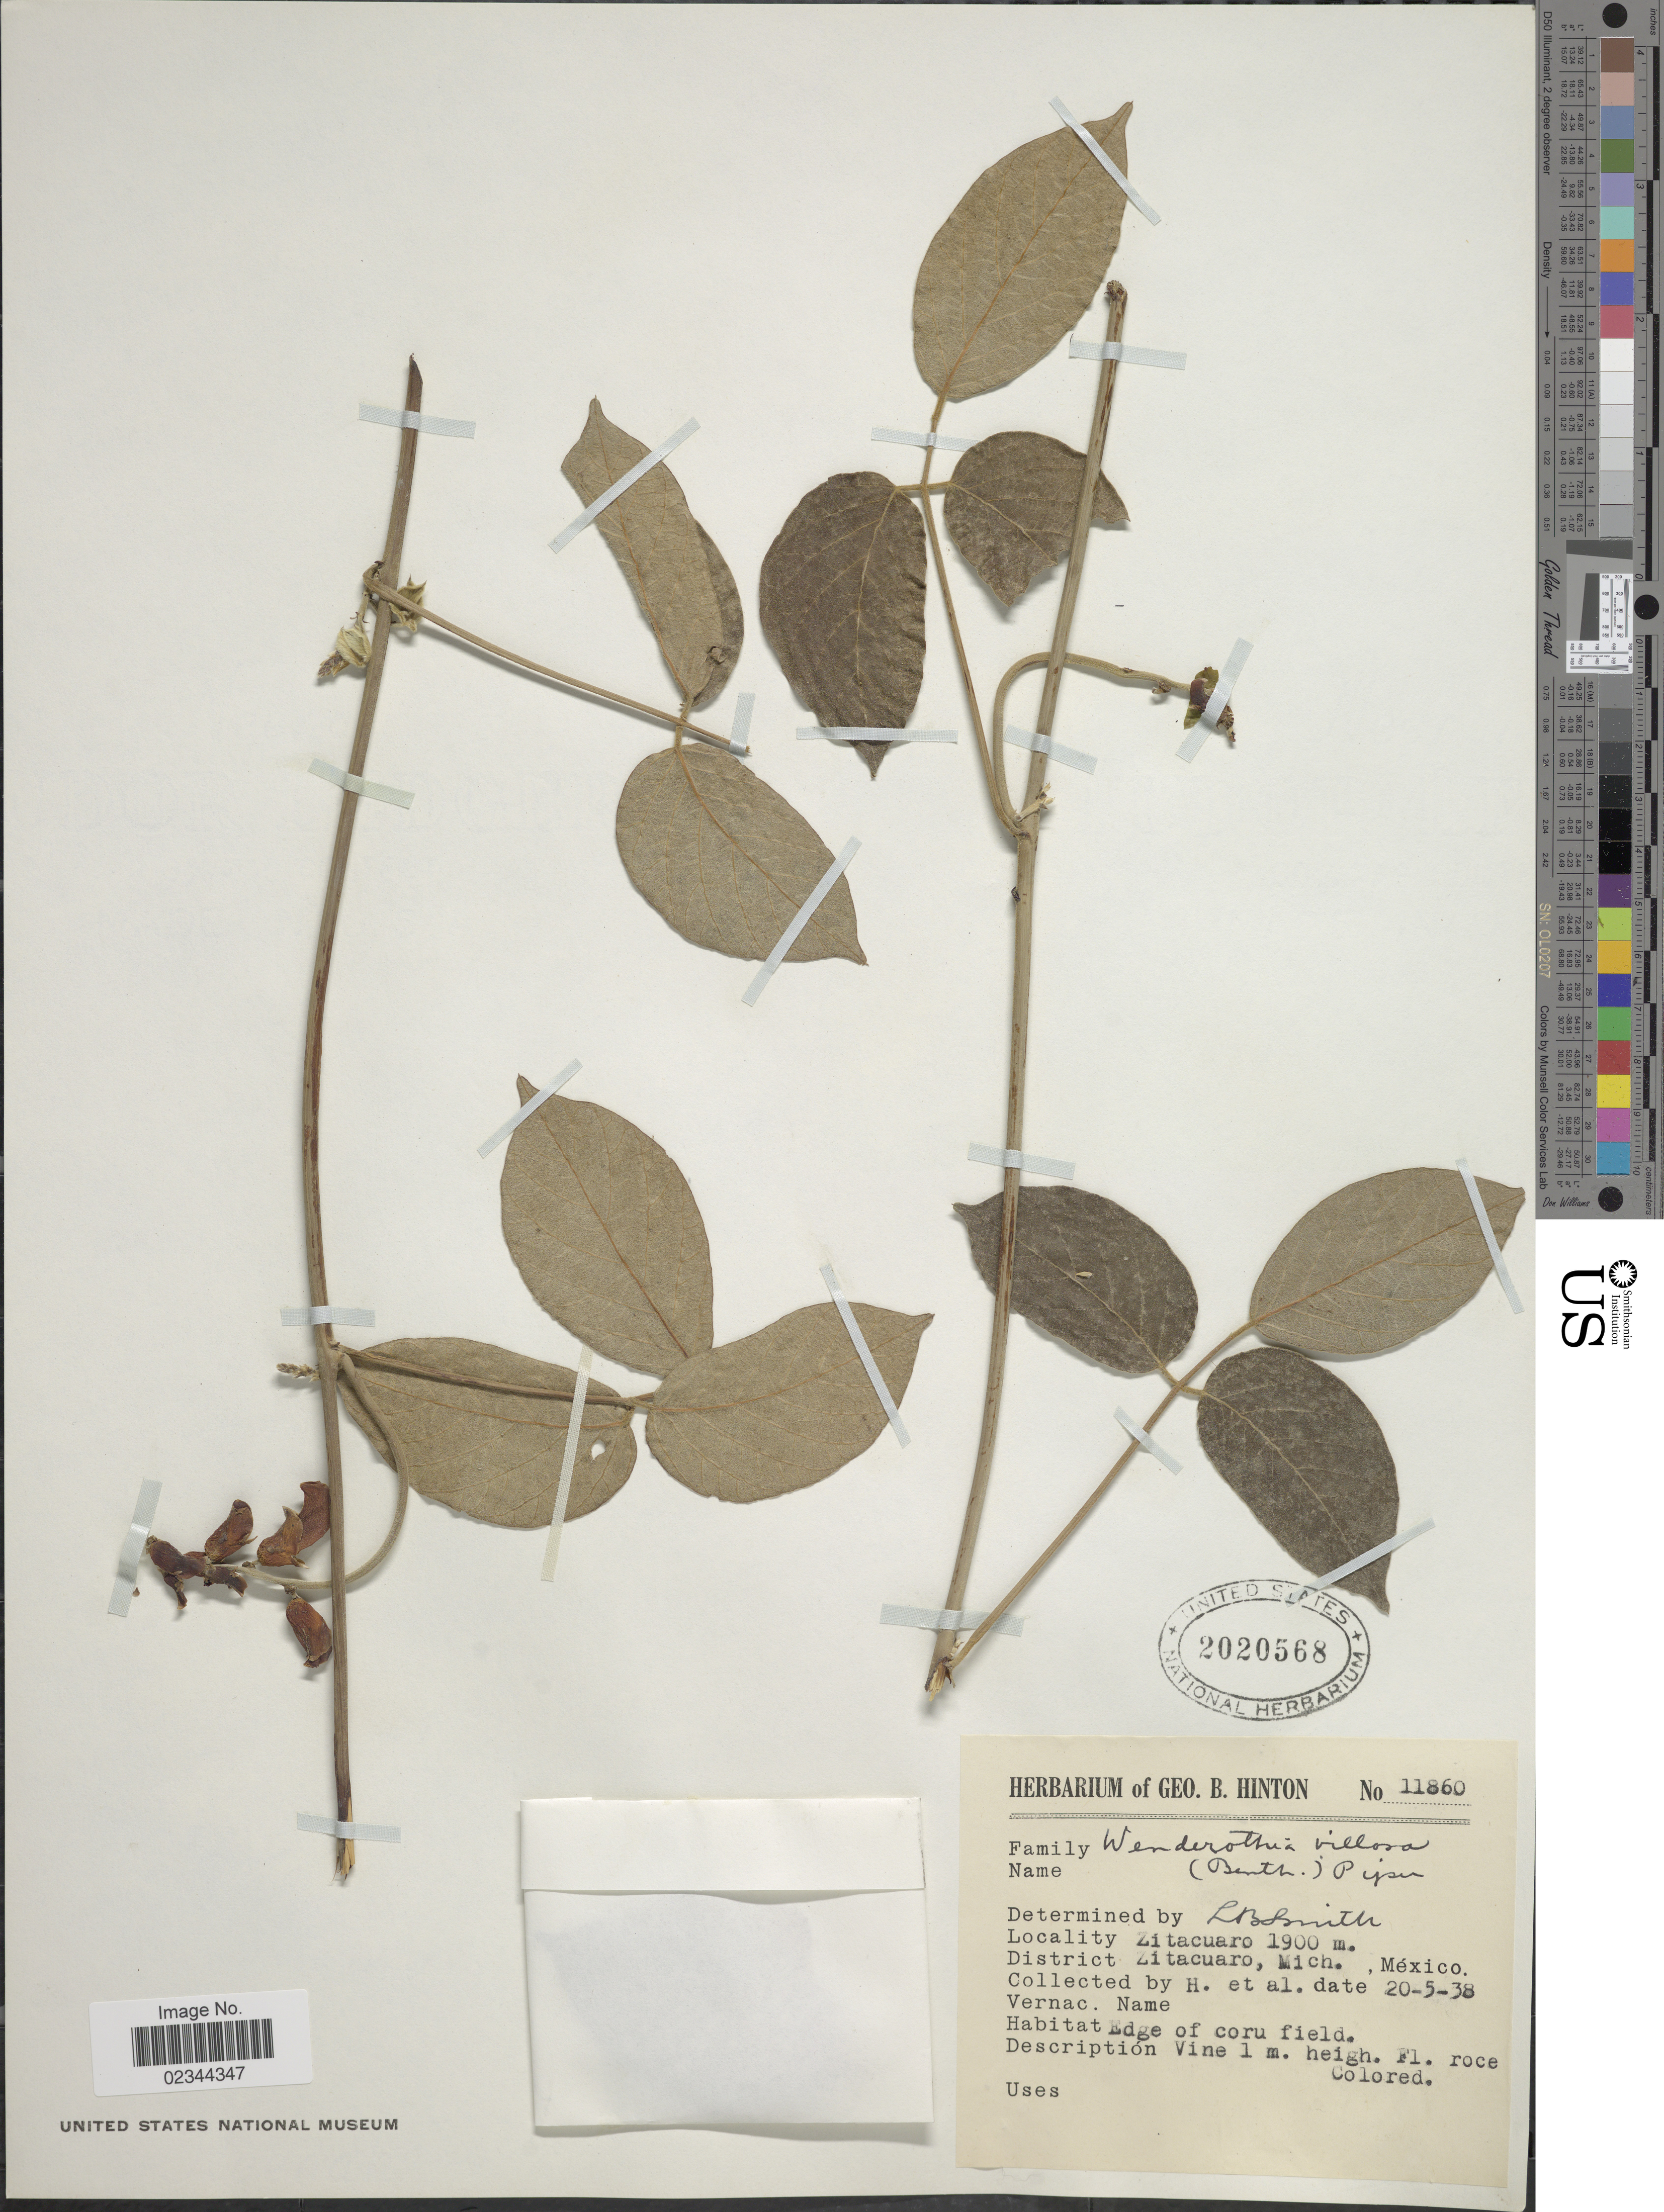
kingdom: Plantae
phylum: Tracheophyta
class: Magnoliopsida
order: Fabales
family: Fabaceae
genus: Canavalia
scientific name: Canavalia villosa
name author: Benth.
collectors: G. B. Hinton & et al.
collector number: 11860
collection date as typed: Transcribed d/m/y: 20/5/38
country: Mexico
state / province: Michoacán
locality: Zitacuaro, District Zitacuaro, edge of corn field.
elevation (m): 1900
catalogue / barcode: US 2020568